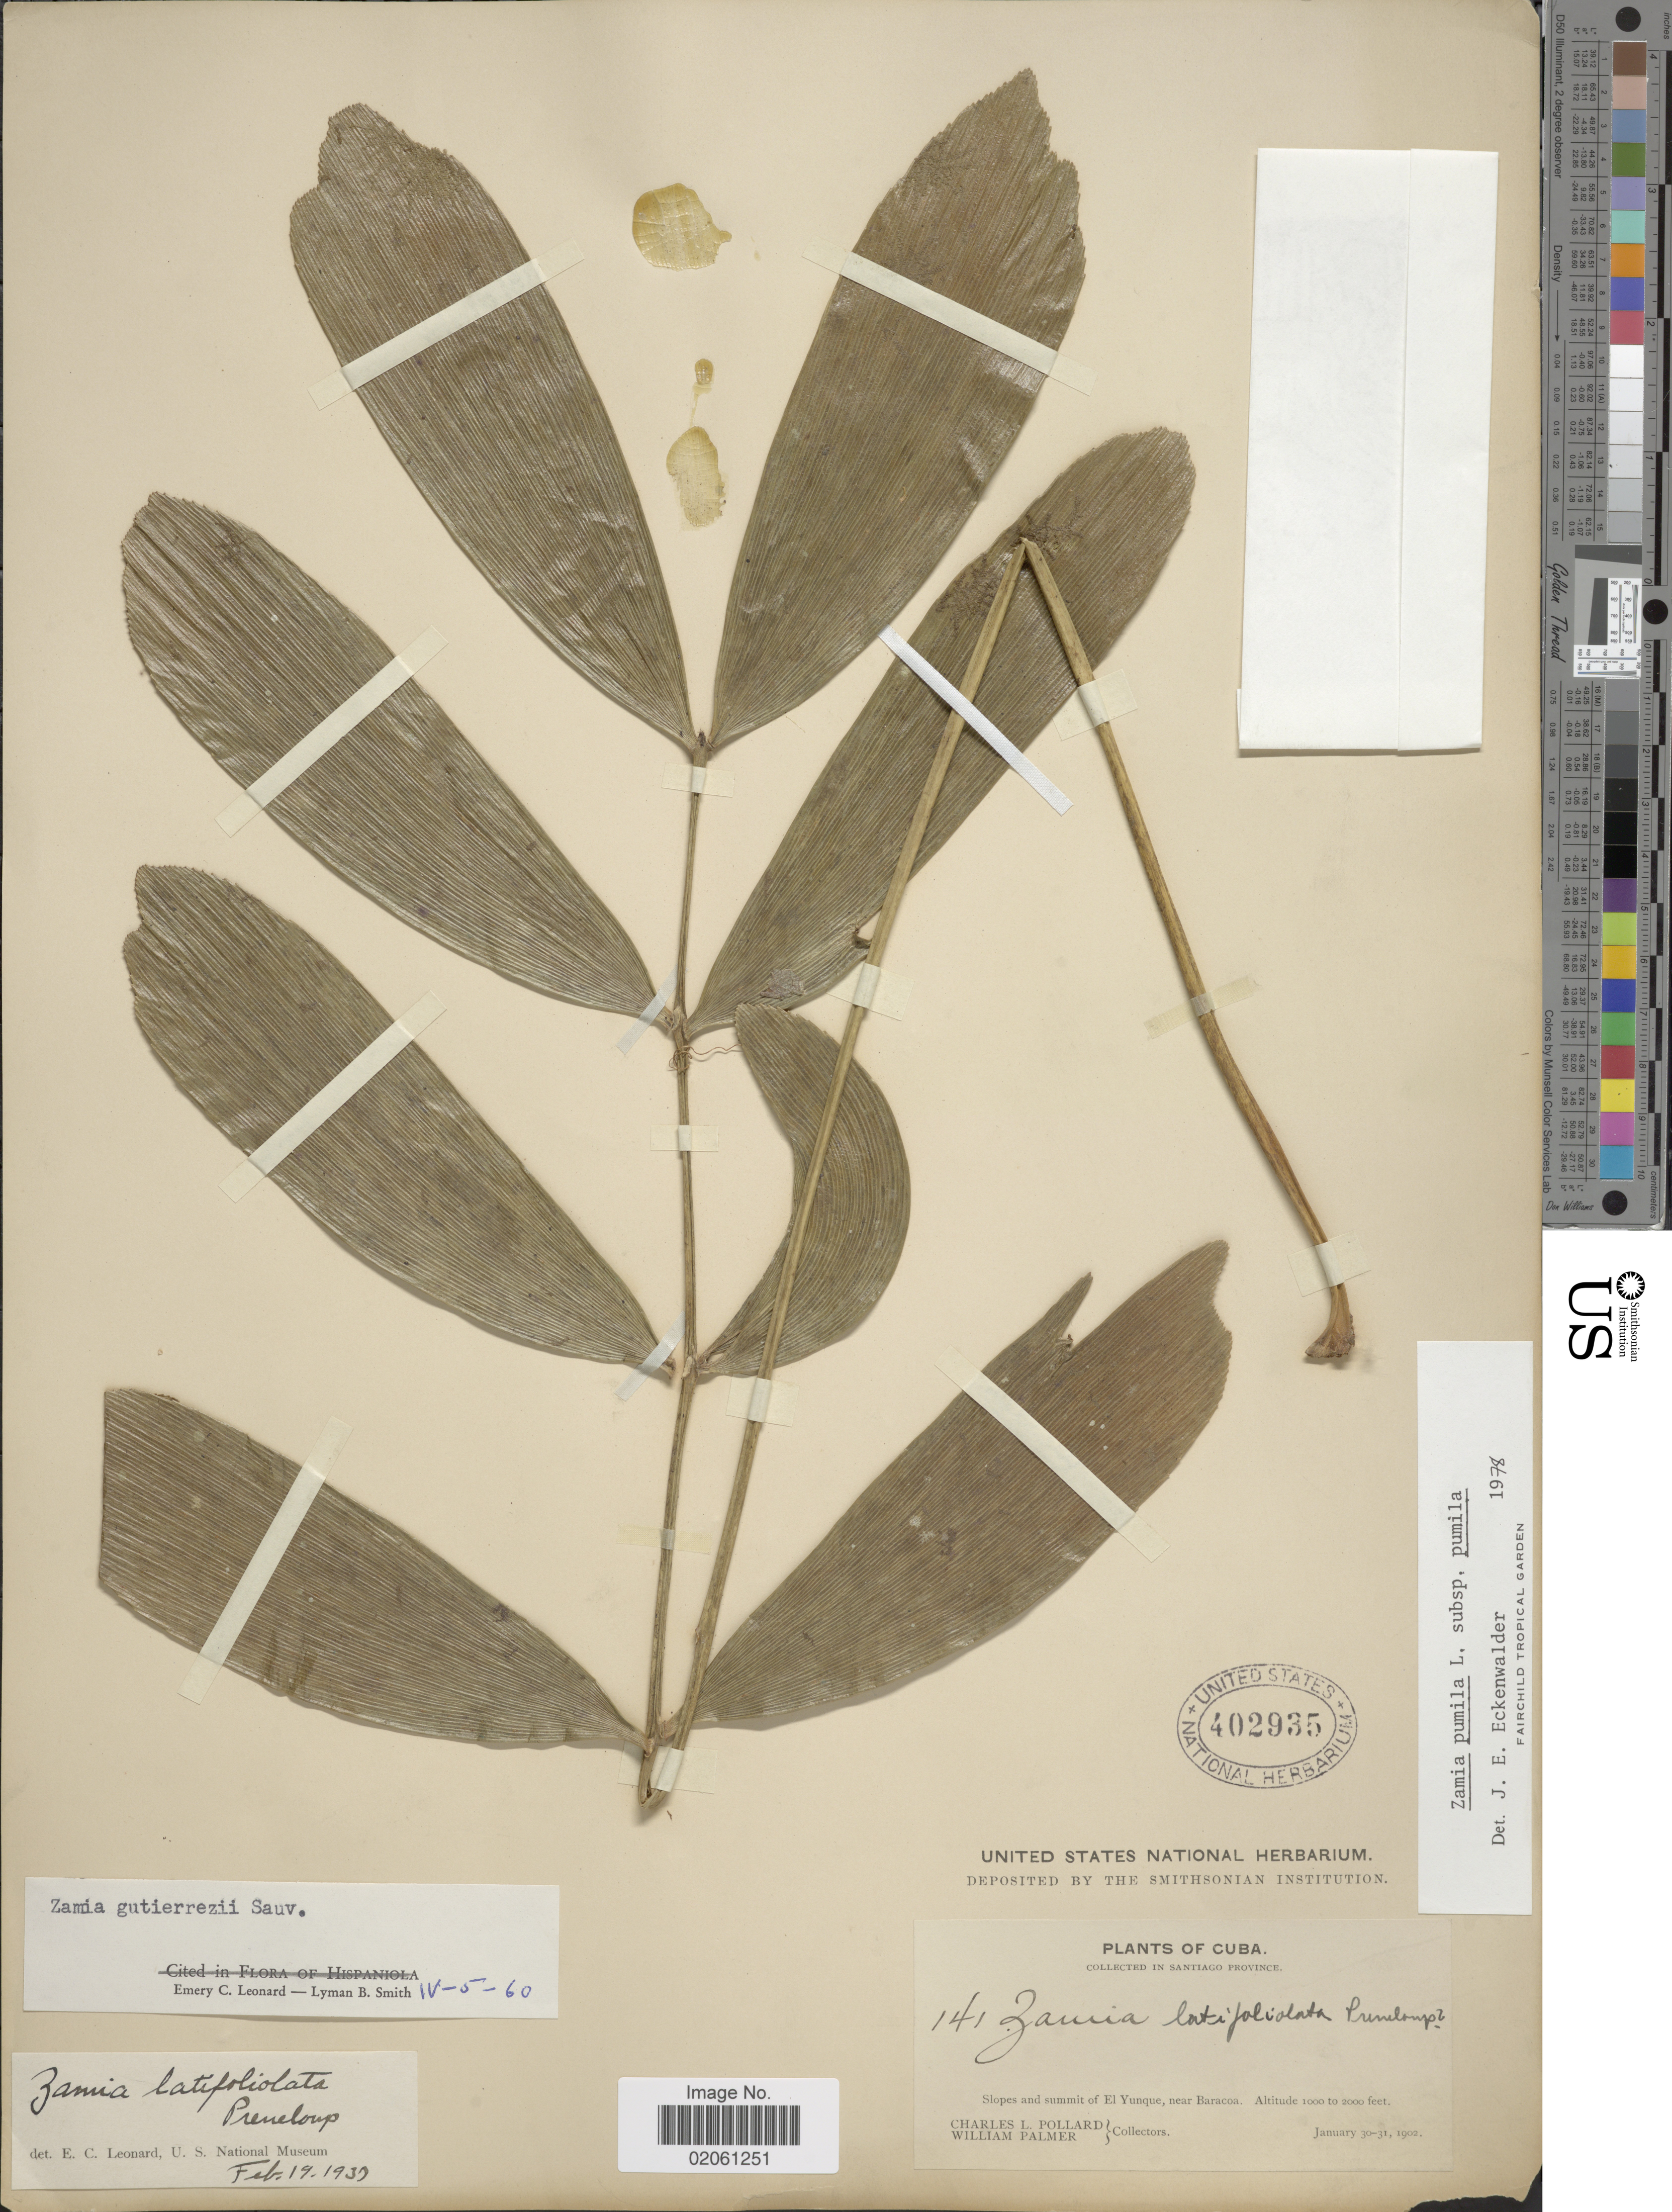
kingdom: Plantae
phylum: Tracheophyta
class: Cycadopsida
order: Cycadales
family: Zamiaceae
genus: Zamia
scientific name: Zamia pumila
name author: L.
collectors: C. L. Pollard & W. Palmer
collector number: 141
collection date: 1902-01-30/1902-01-31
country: Cuba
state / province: Santiago de Cuba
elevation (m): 305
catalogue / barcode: US 402935